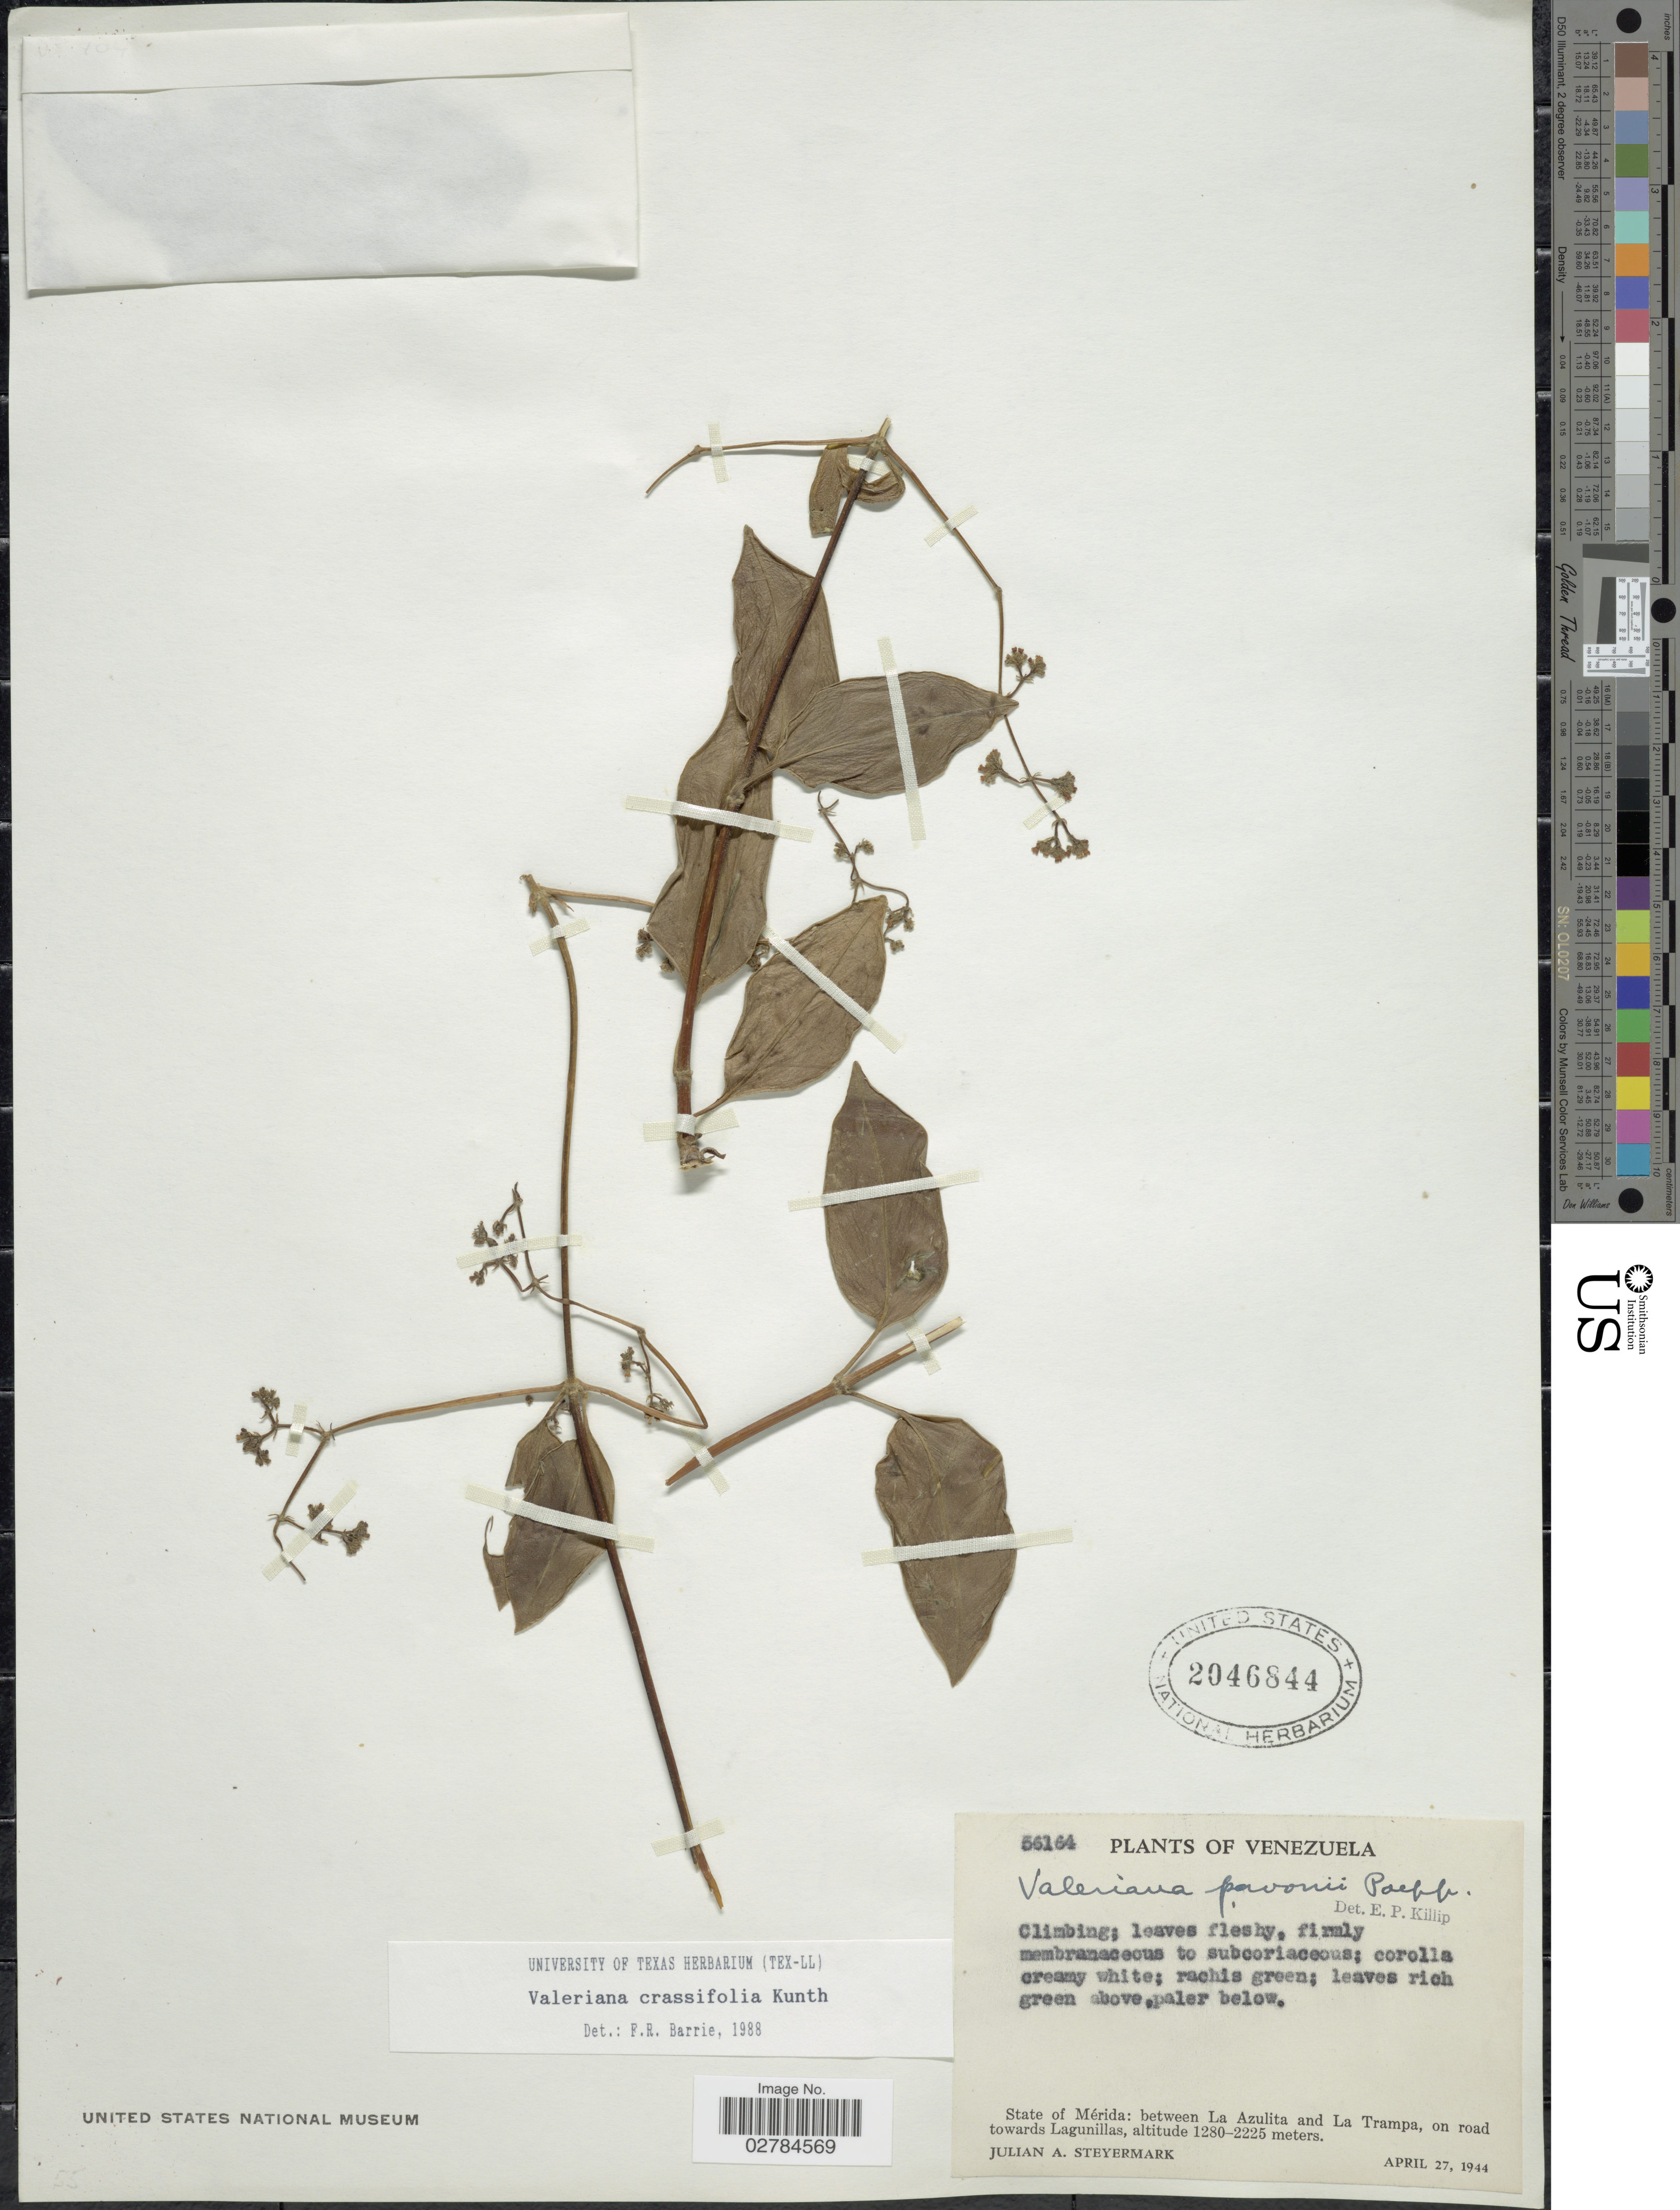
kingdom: Plantae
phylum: Tracheophyta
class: Magnoliopsida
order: Dipsacales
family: Caprifoliaceae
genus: Valeriana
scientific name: Valeriana crassifolia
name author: Kunth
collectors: J. Steyermark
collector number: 56164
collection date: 1944-04-27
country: Venezuela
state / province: Mérida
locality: Between La Azulita and La Trampa, on road towards Lagunillas.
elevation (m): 1280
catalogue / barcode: US 2046844